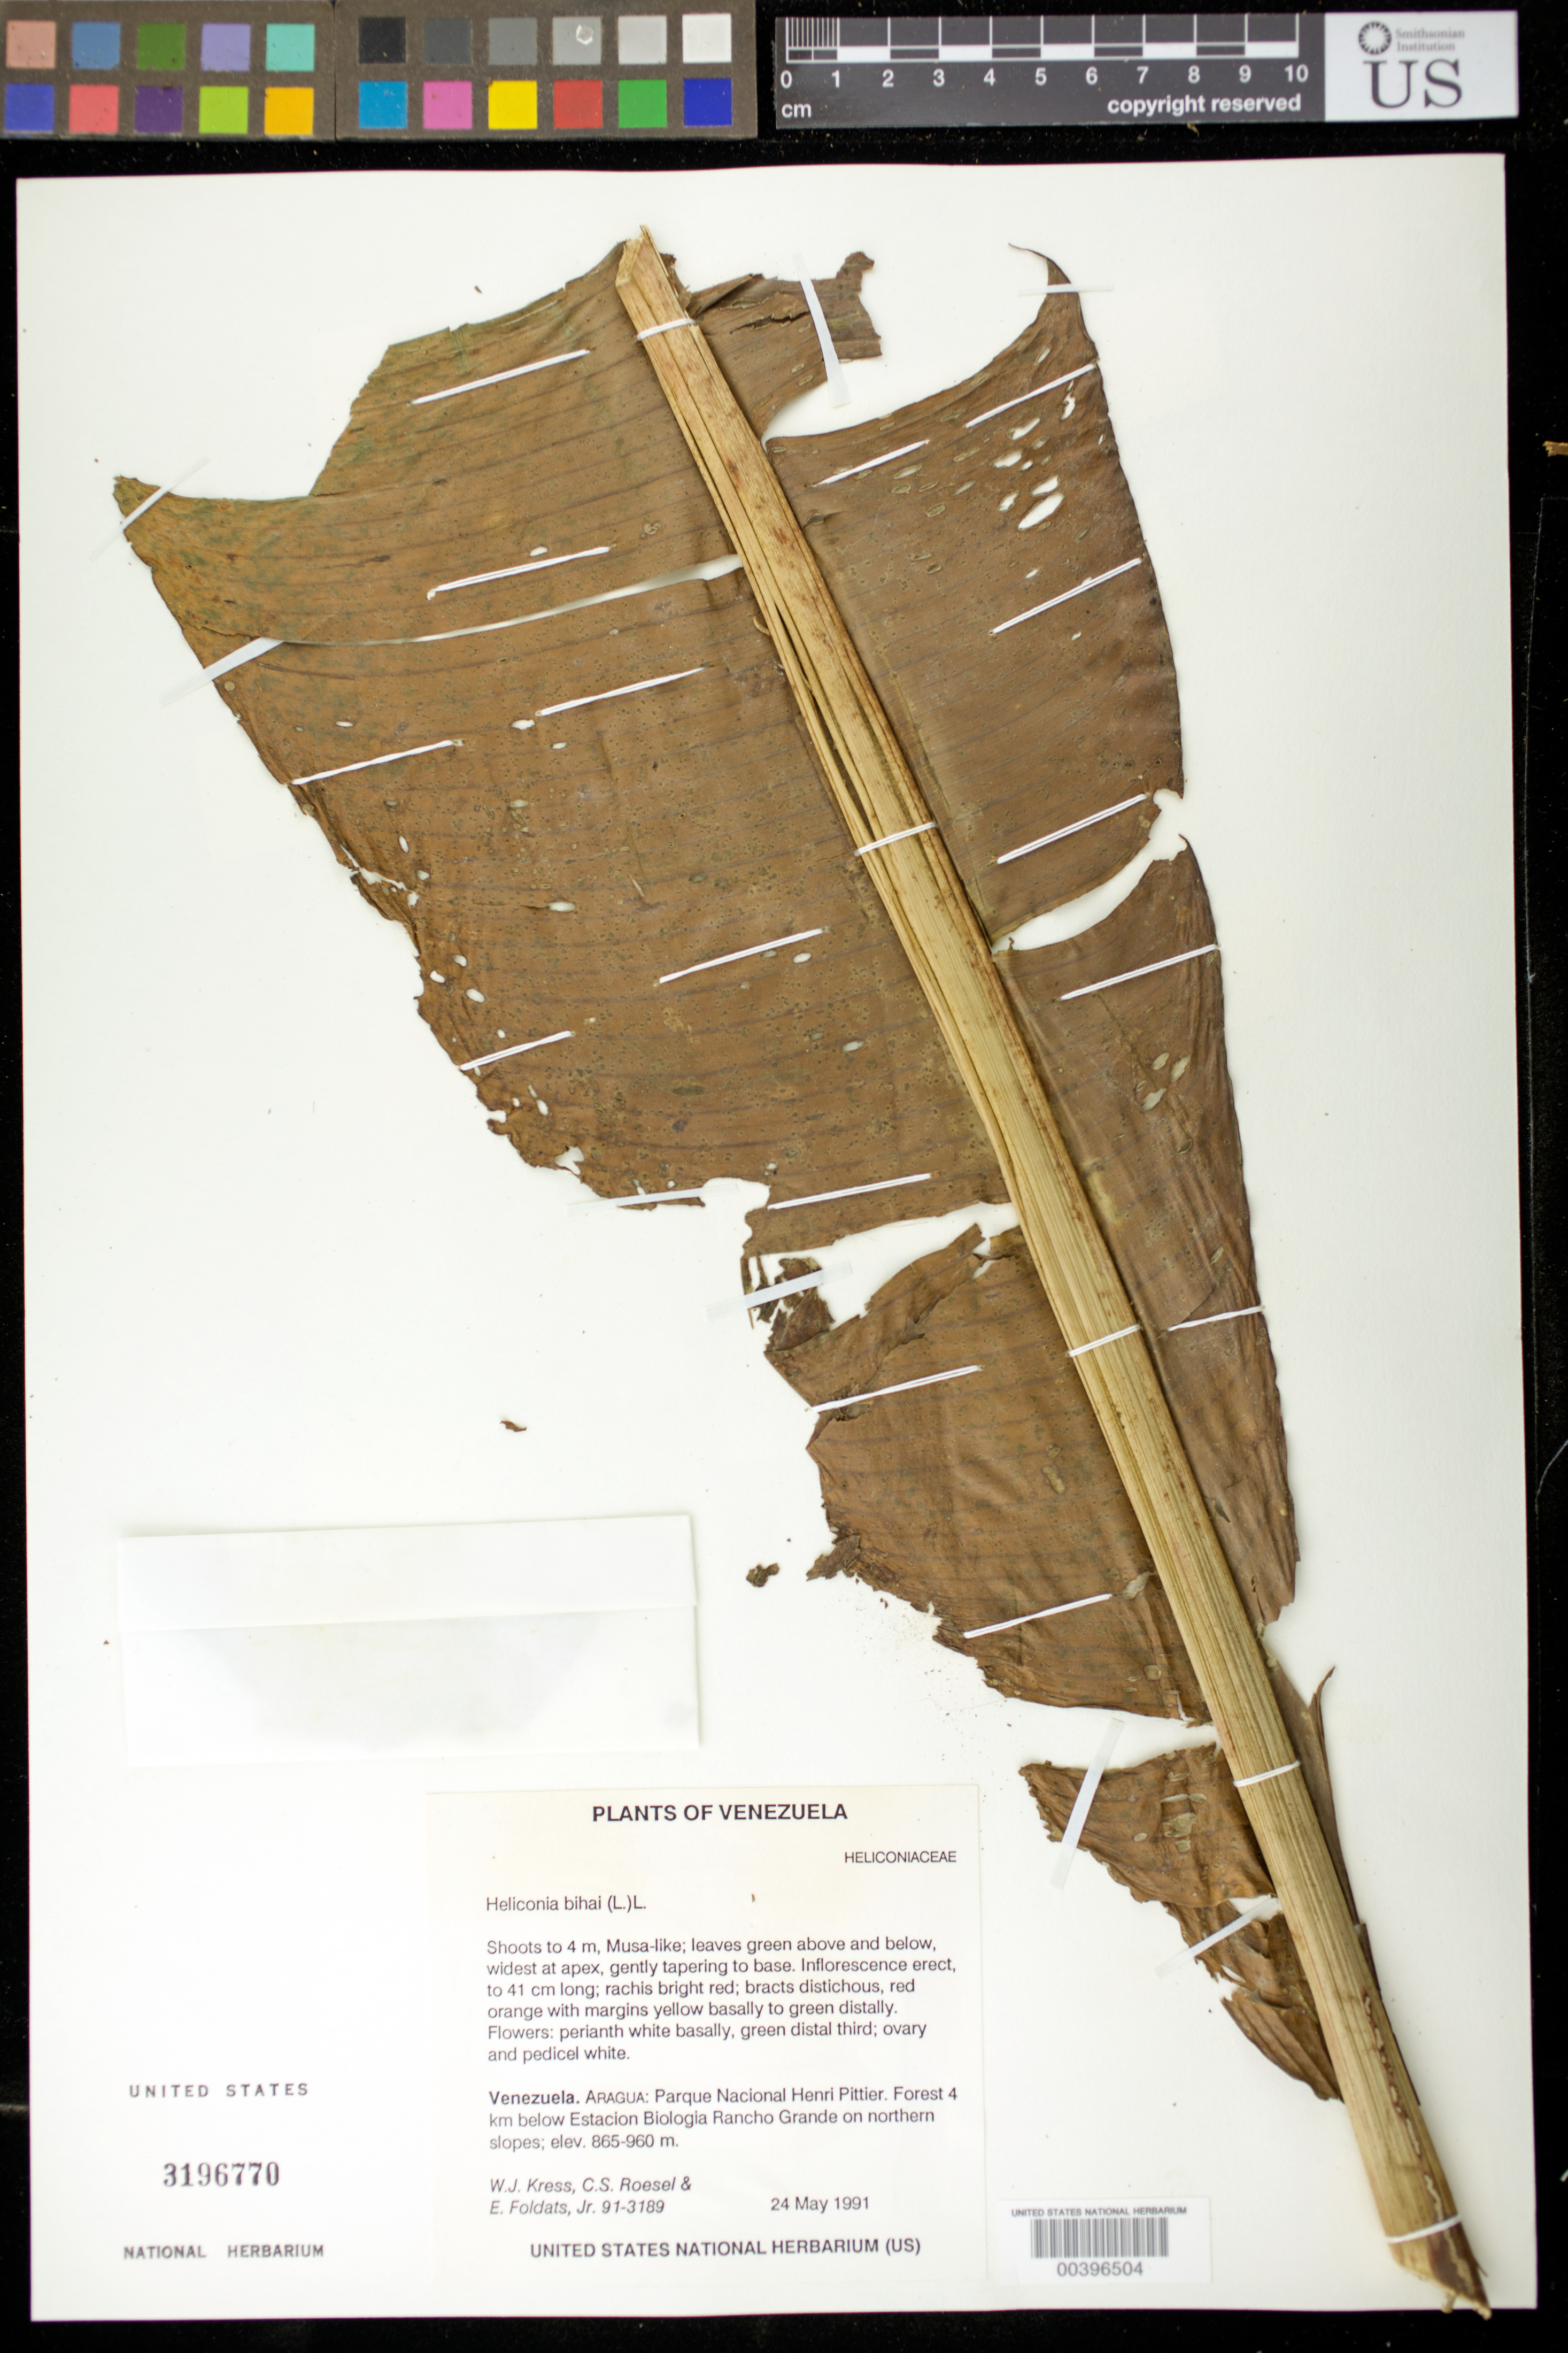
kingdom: Plantae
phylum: Tracheophyta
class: Liliopsida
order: Zingiberales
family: Heliconiaceae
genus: Heliconia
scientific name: Heliconia bihai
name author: (L.) L.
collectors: W. J. Kress, C. S. Roesel & E. Foldats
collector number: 91-3189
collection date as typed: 24 May 1991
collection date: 1991-05-24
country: Venezuela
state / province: Aragua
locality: Parque nacional henri pittier; forest 4 km below estacion biologia rancho grande on northern slopes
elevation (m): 865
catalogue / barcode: US 3196770